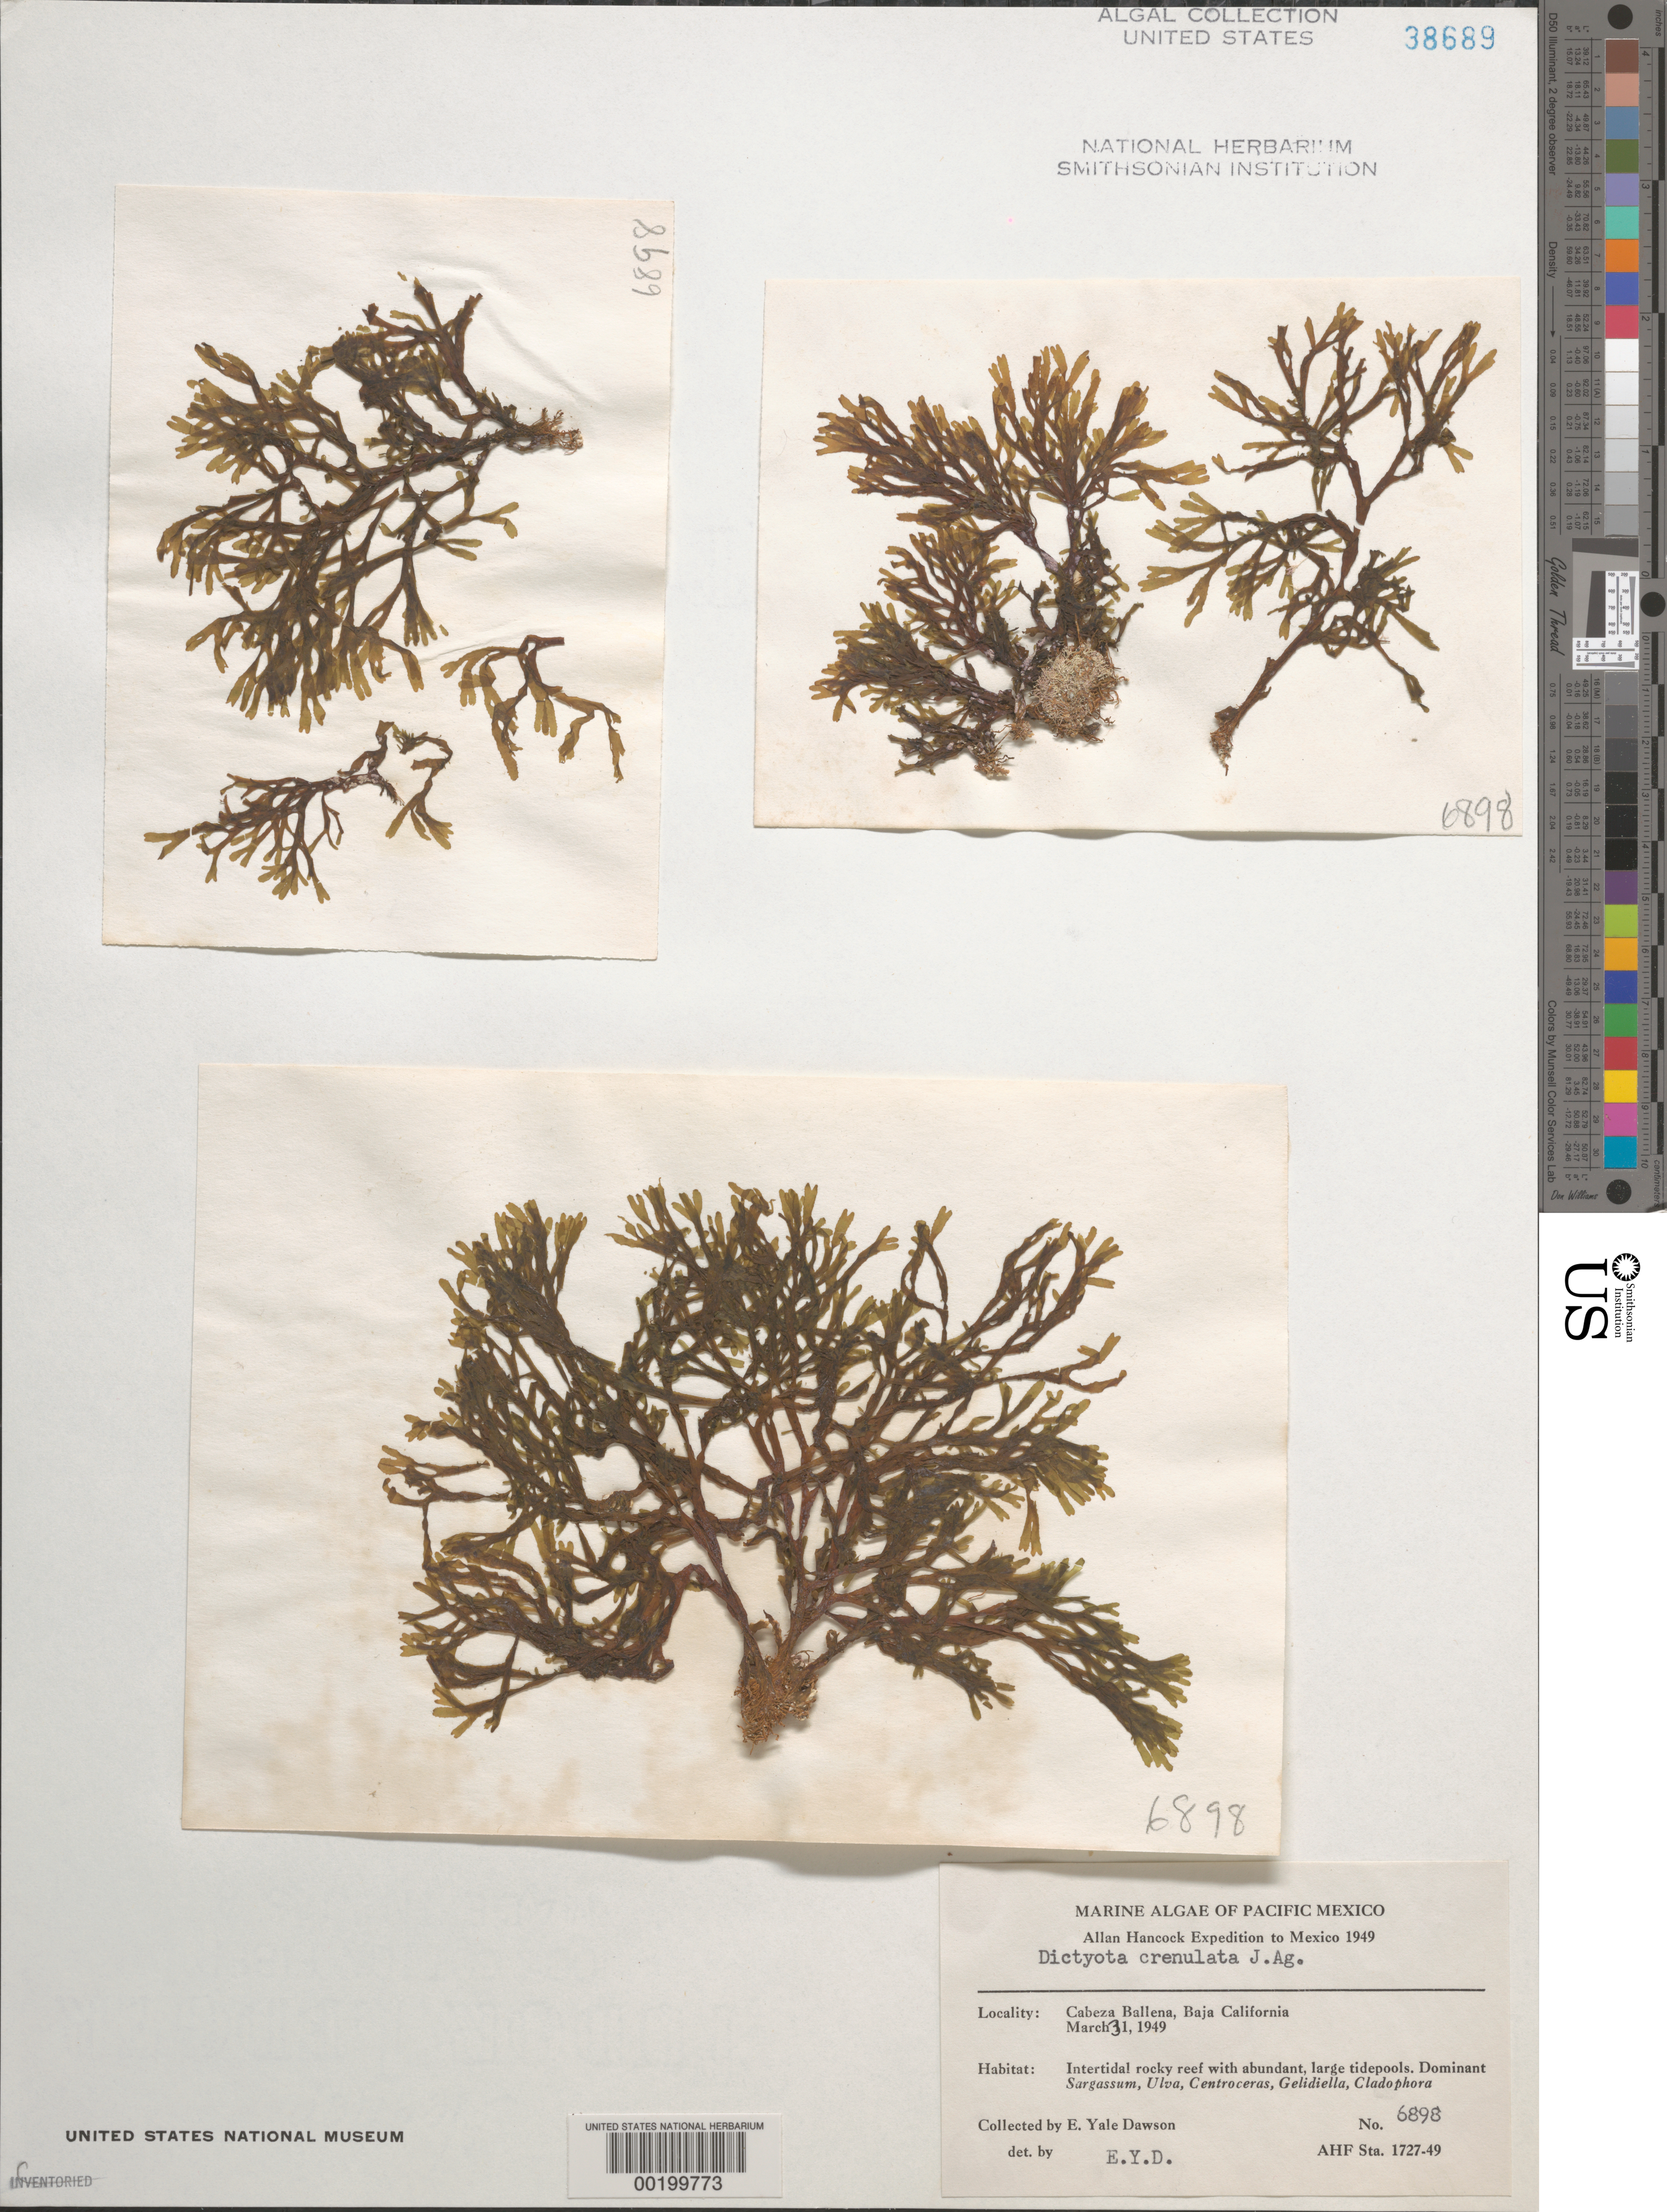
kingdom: Chromista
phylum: Ochrophyta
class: Phaeophyceae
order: Dictyotales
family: Dictyotaceae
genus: Dictyota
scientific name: Dictyota crenulata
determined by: Dawson, E. Y.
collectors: E. Y. Dawson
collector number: EYD 6898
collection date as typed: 31 Mar 1949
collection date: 1949-03-31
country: Mexico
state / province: Baja California Sur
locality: Cabeza Ballena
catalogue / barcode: US 38689